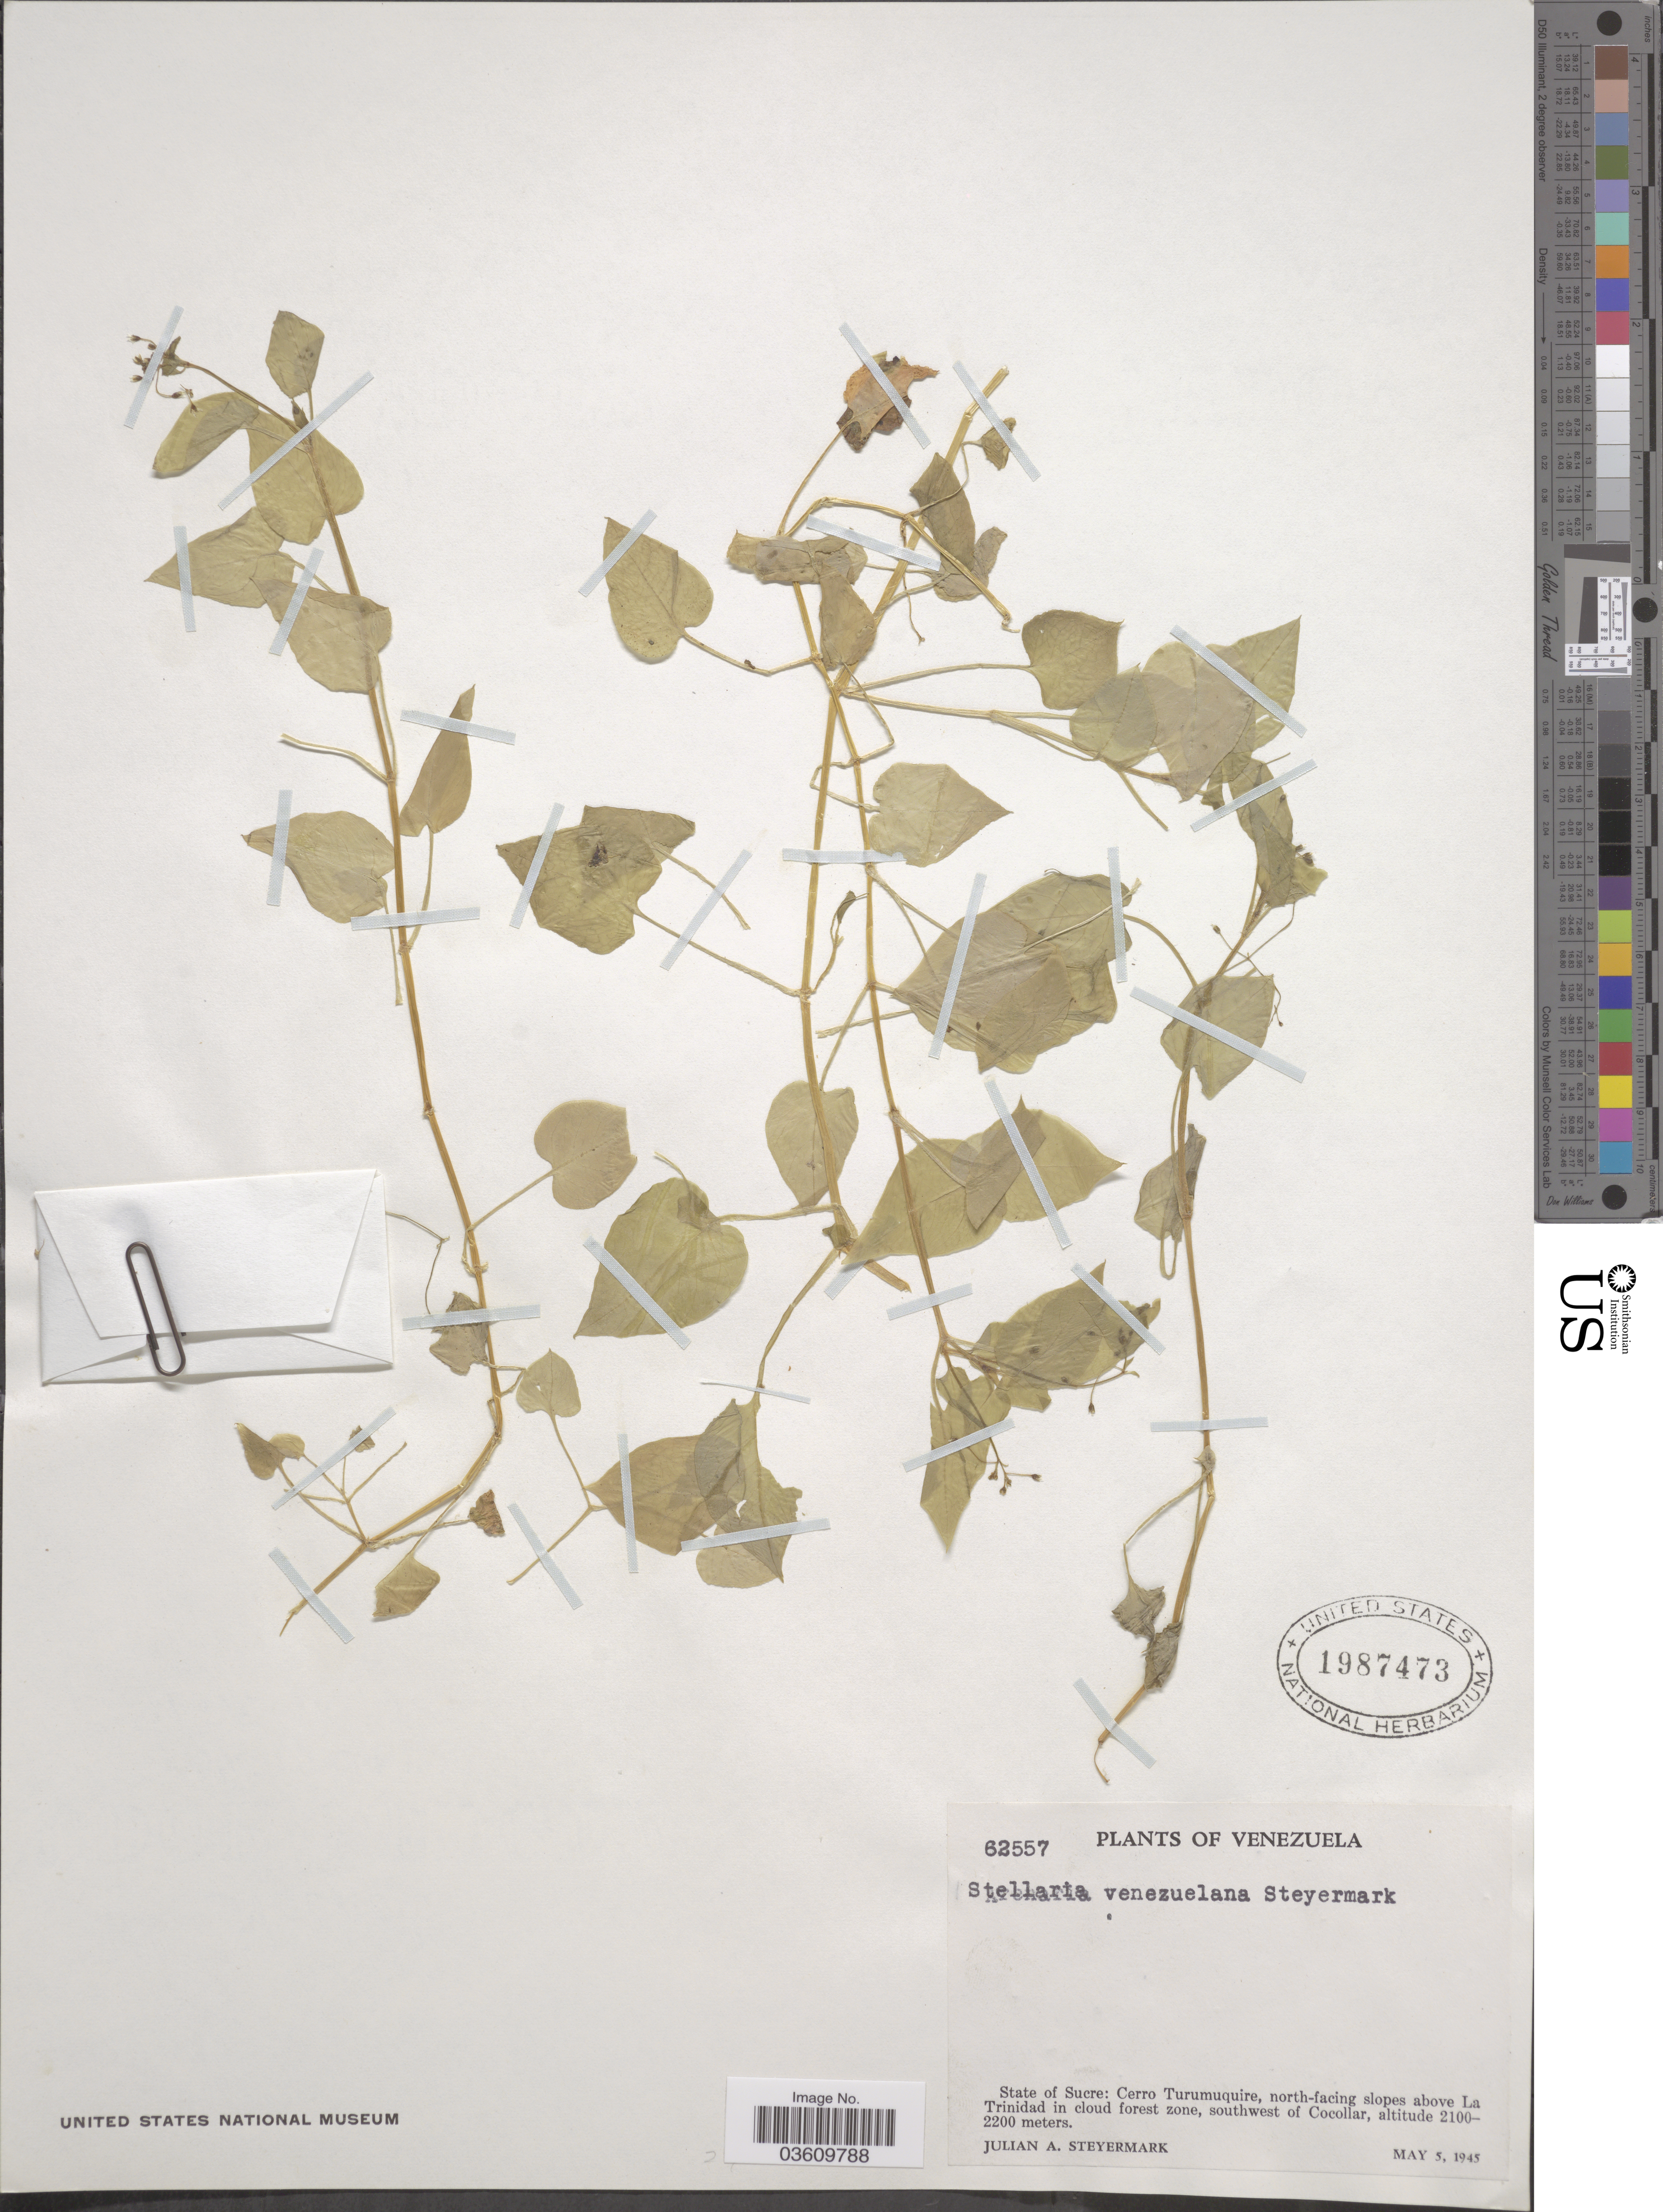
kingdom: Plantae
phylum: Tracheophyta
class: Magnoliopsida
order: Caryophyllales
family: Caryophyllaceae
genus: Stellaria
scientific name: Stellaria venezuelana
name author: Steyerm.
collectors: J. Steyermark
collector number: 62557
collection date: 1945-05-05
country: Venezuela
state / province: Sucre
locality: Cerro Turumuquire, north-facing slopes above La Trinidad in cloud forest zone, southwest of Cocollar.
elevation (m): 2100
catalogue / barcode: US 1987473